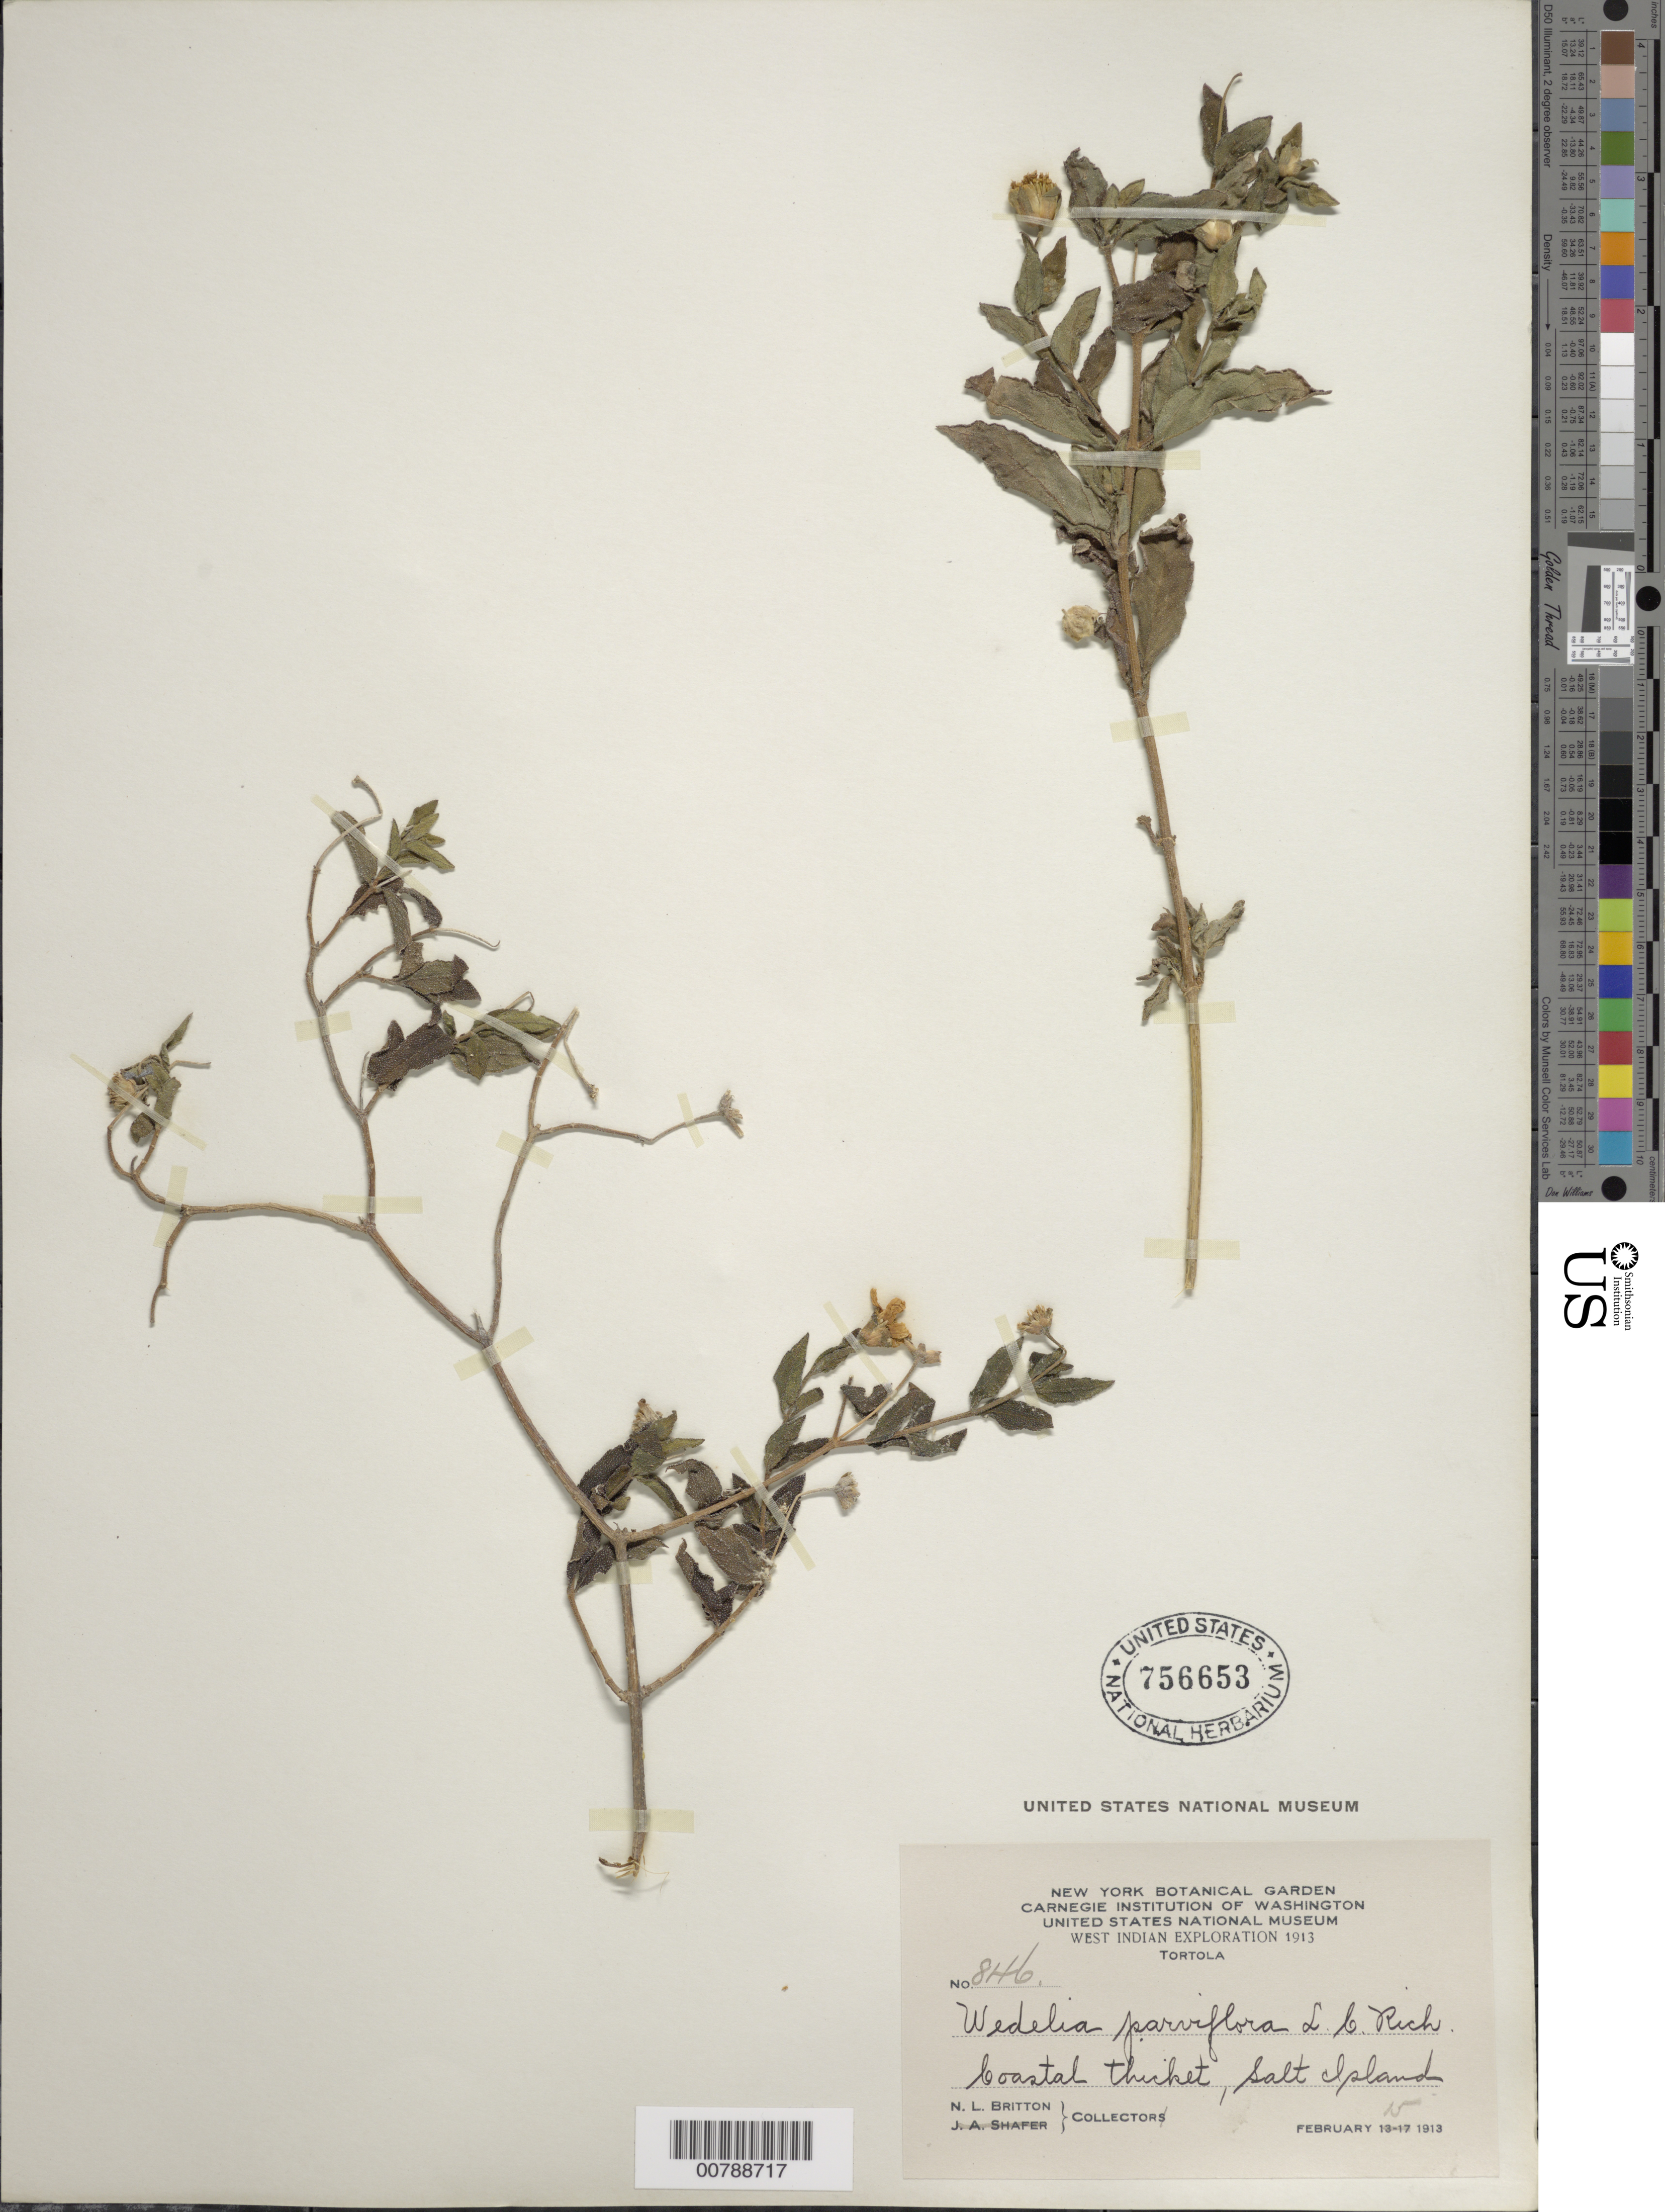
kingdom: Plantae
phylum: Tracheophyta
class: Magnoliopsida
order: Asterales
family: Asteraceae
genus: Wedelia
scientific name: Wedelia calycina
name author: Rich.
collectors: N. Britton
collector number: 846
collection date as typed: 15 Feb 1913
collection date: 1913-02-15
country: British Virgin Islands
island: Tortola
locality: Salt Island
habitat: Coastal thicket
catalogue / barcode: US 756653